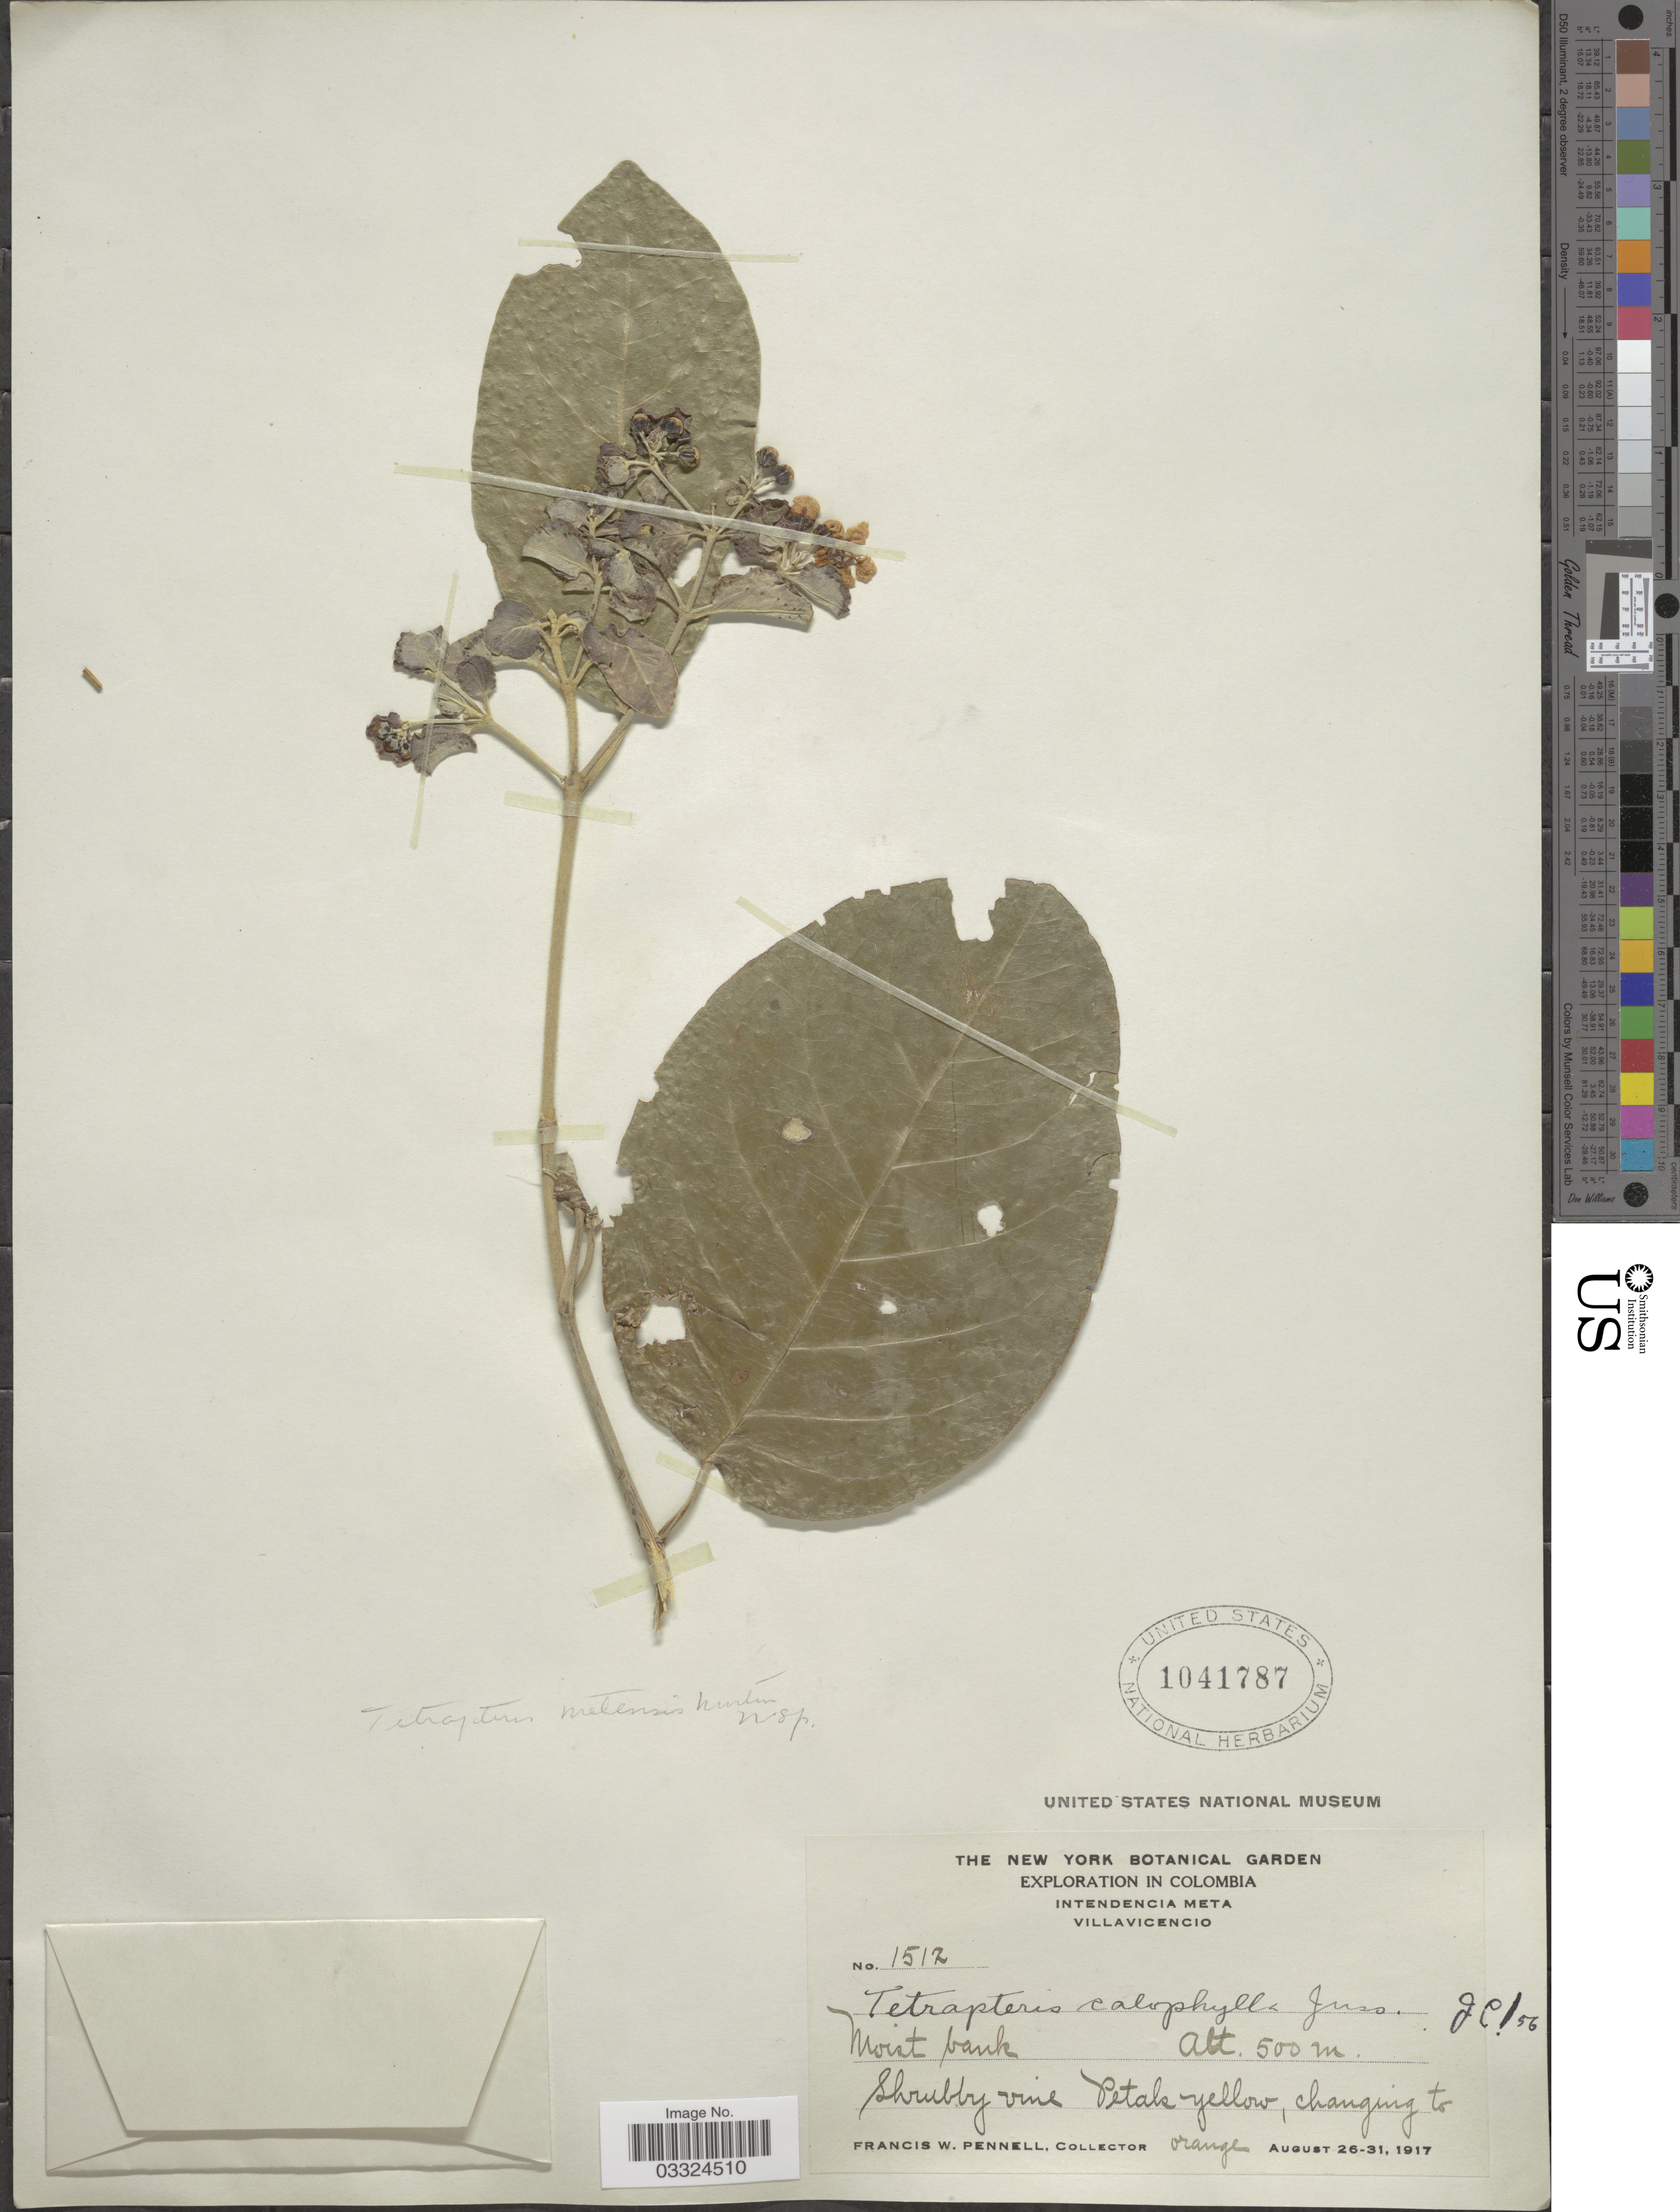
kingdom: Plantae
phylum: Tracheophyta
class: Magnoliopsida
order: Malpighiales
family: Malpighiaceae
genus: Tetrapterys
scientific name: Tetrapterys calophylla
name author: A. Juss.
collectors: F. W. Pennell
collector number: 1512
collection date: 1917-08-26/1917-08-31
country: Colombia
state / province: Meta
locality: Intendencia Meta. Villavicencio.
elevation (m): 500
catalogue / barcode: US 1041787